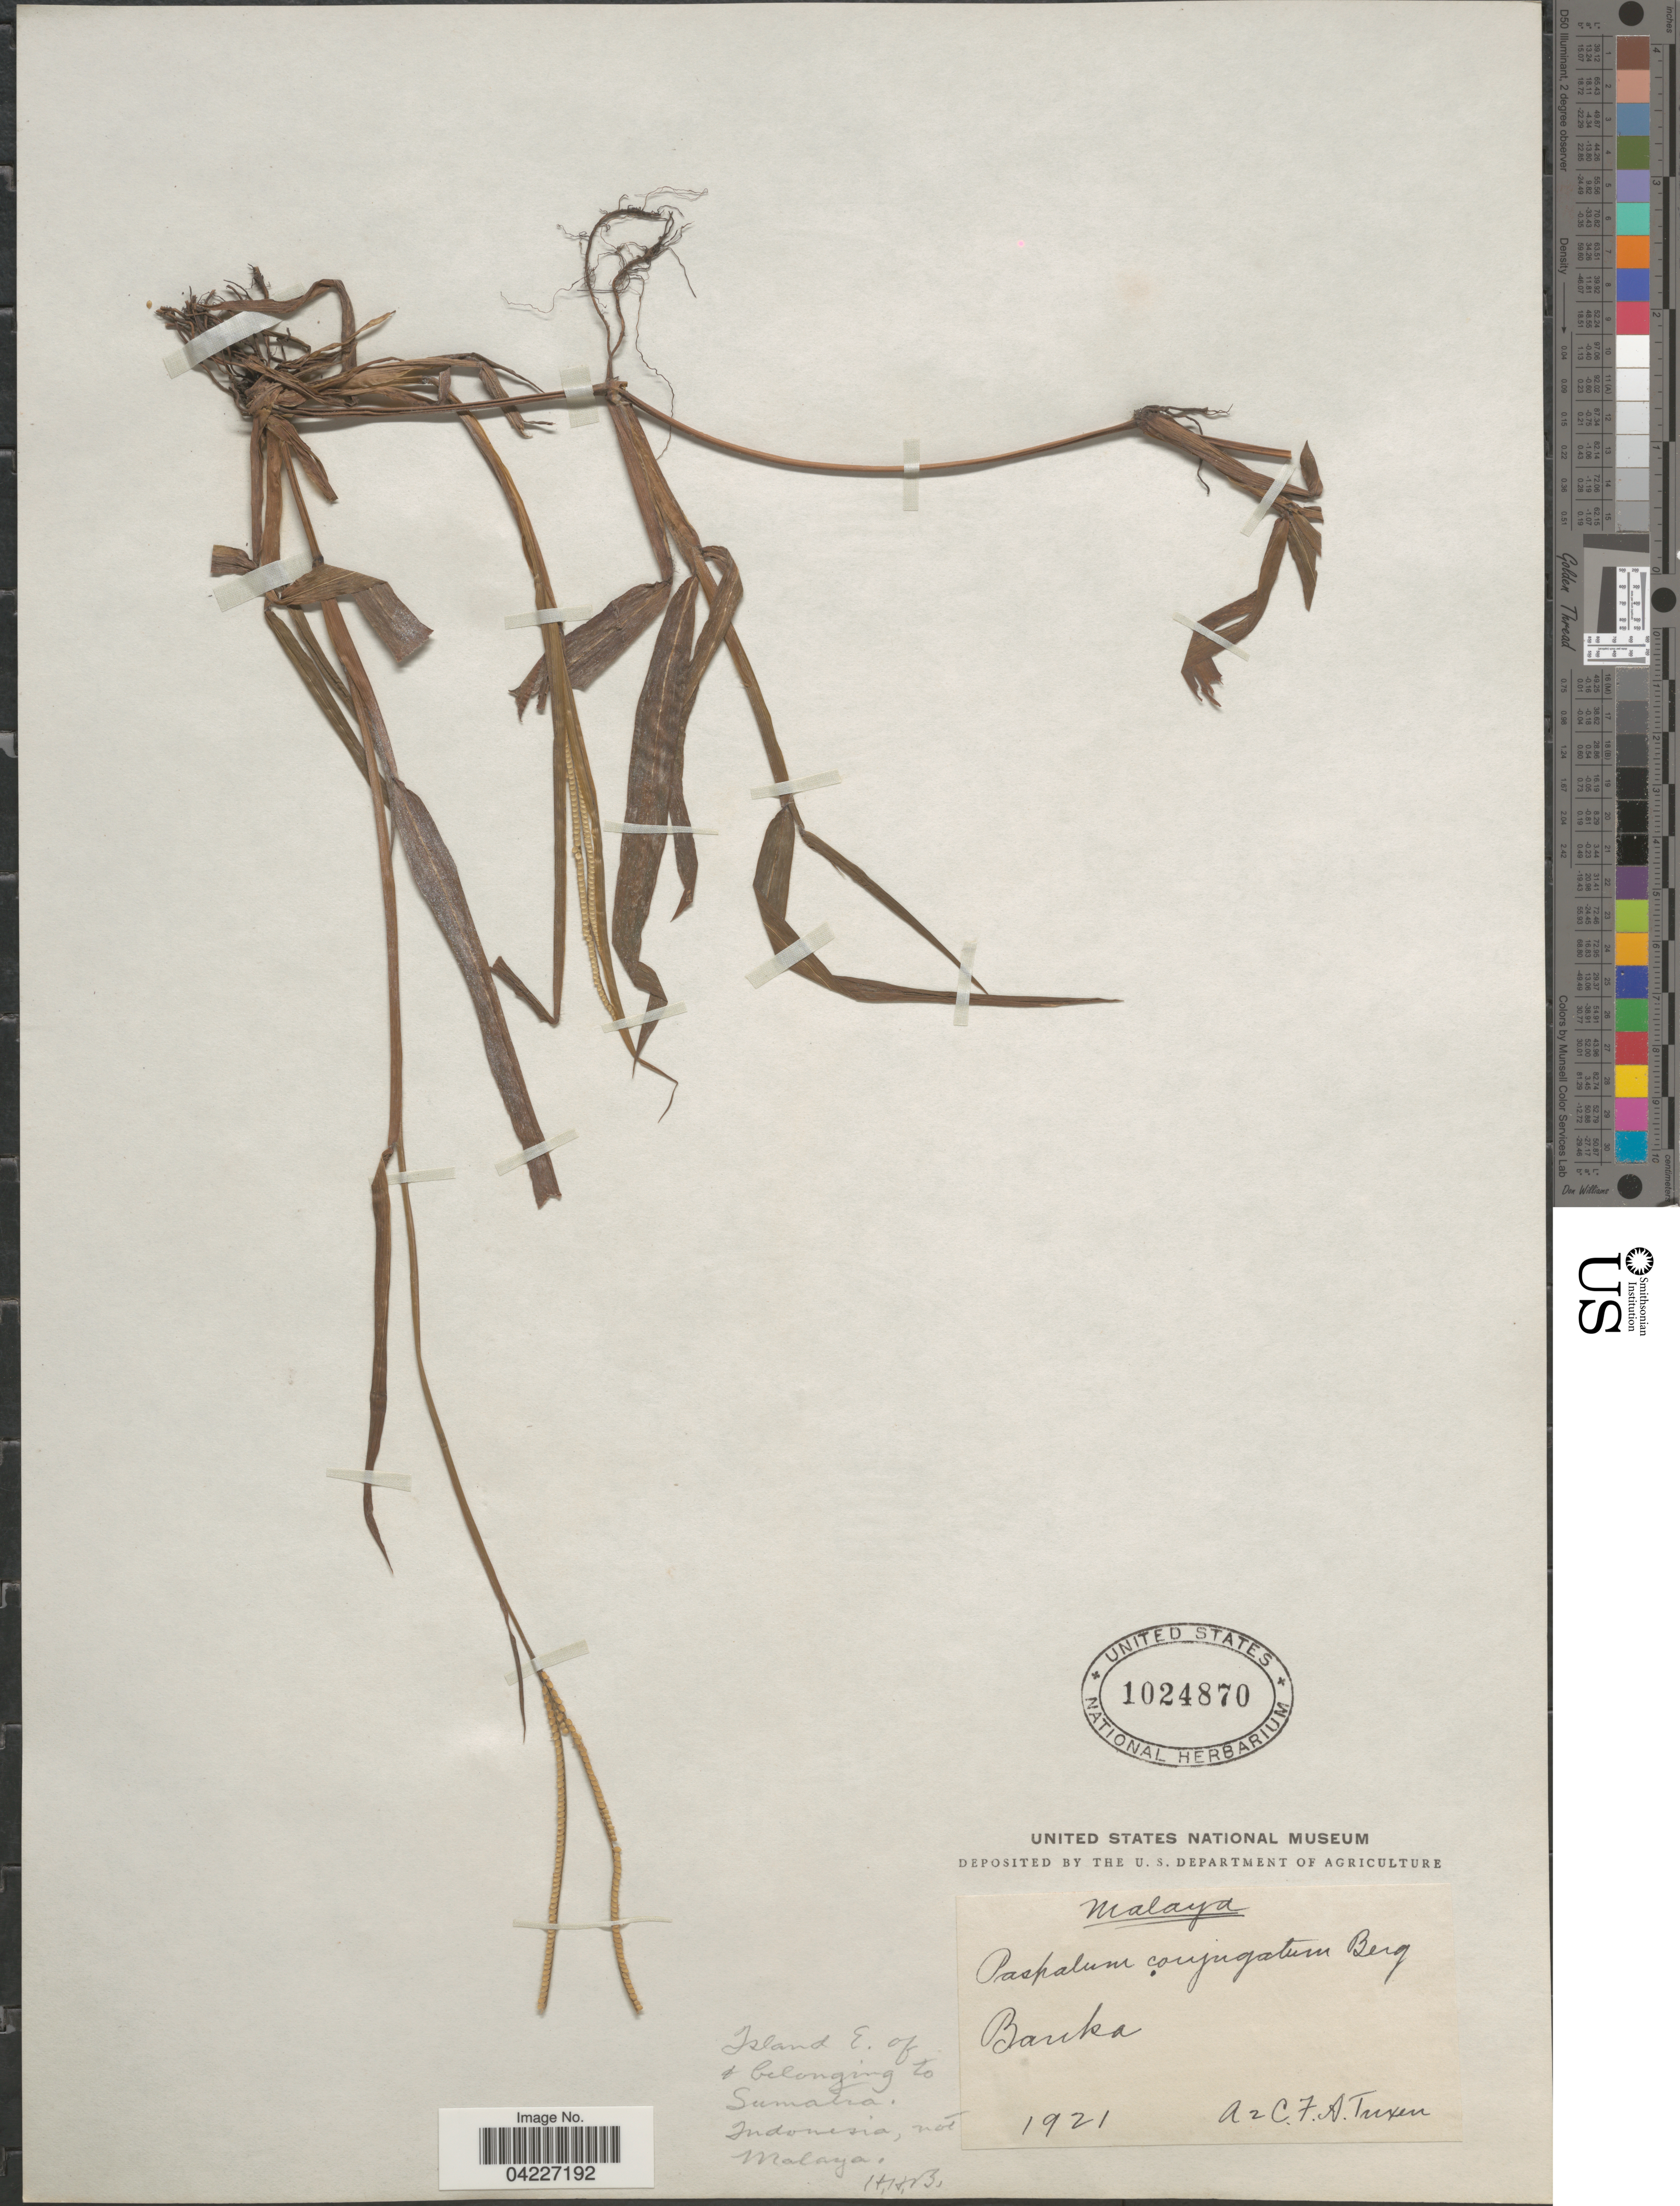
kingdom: Plantae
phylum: Tracheophyta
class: Liliopsida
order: Poales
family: Poaceae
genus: Paspalum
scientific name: Paspalum conjugatum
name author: P.J. Bergius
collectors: C. Tuxen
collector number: A2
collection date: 1921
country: Malaysia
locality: Banka.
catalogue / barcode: US 1024870